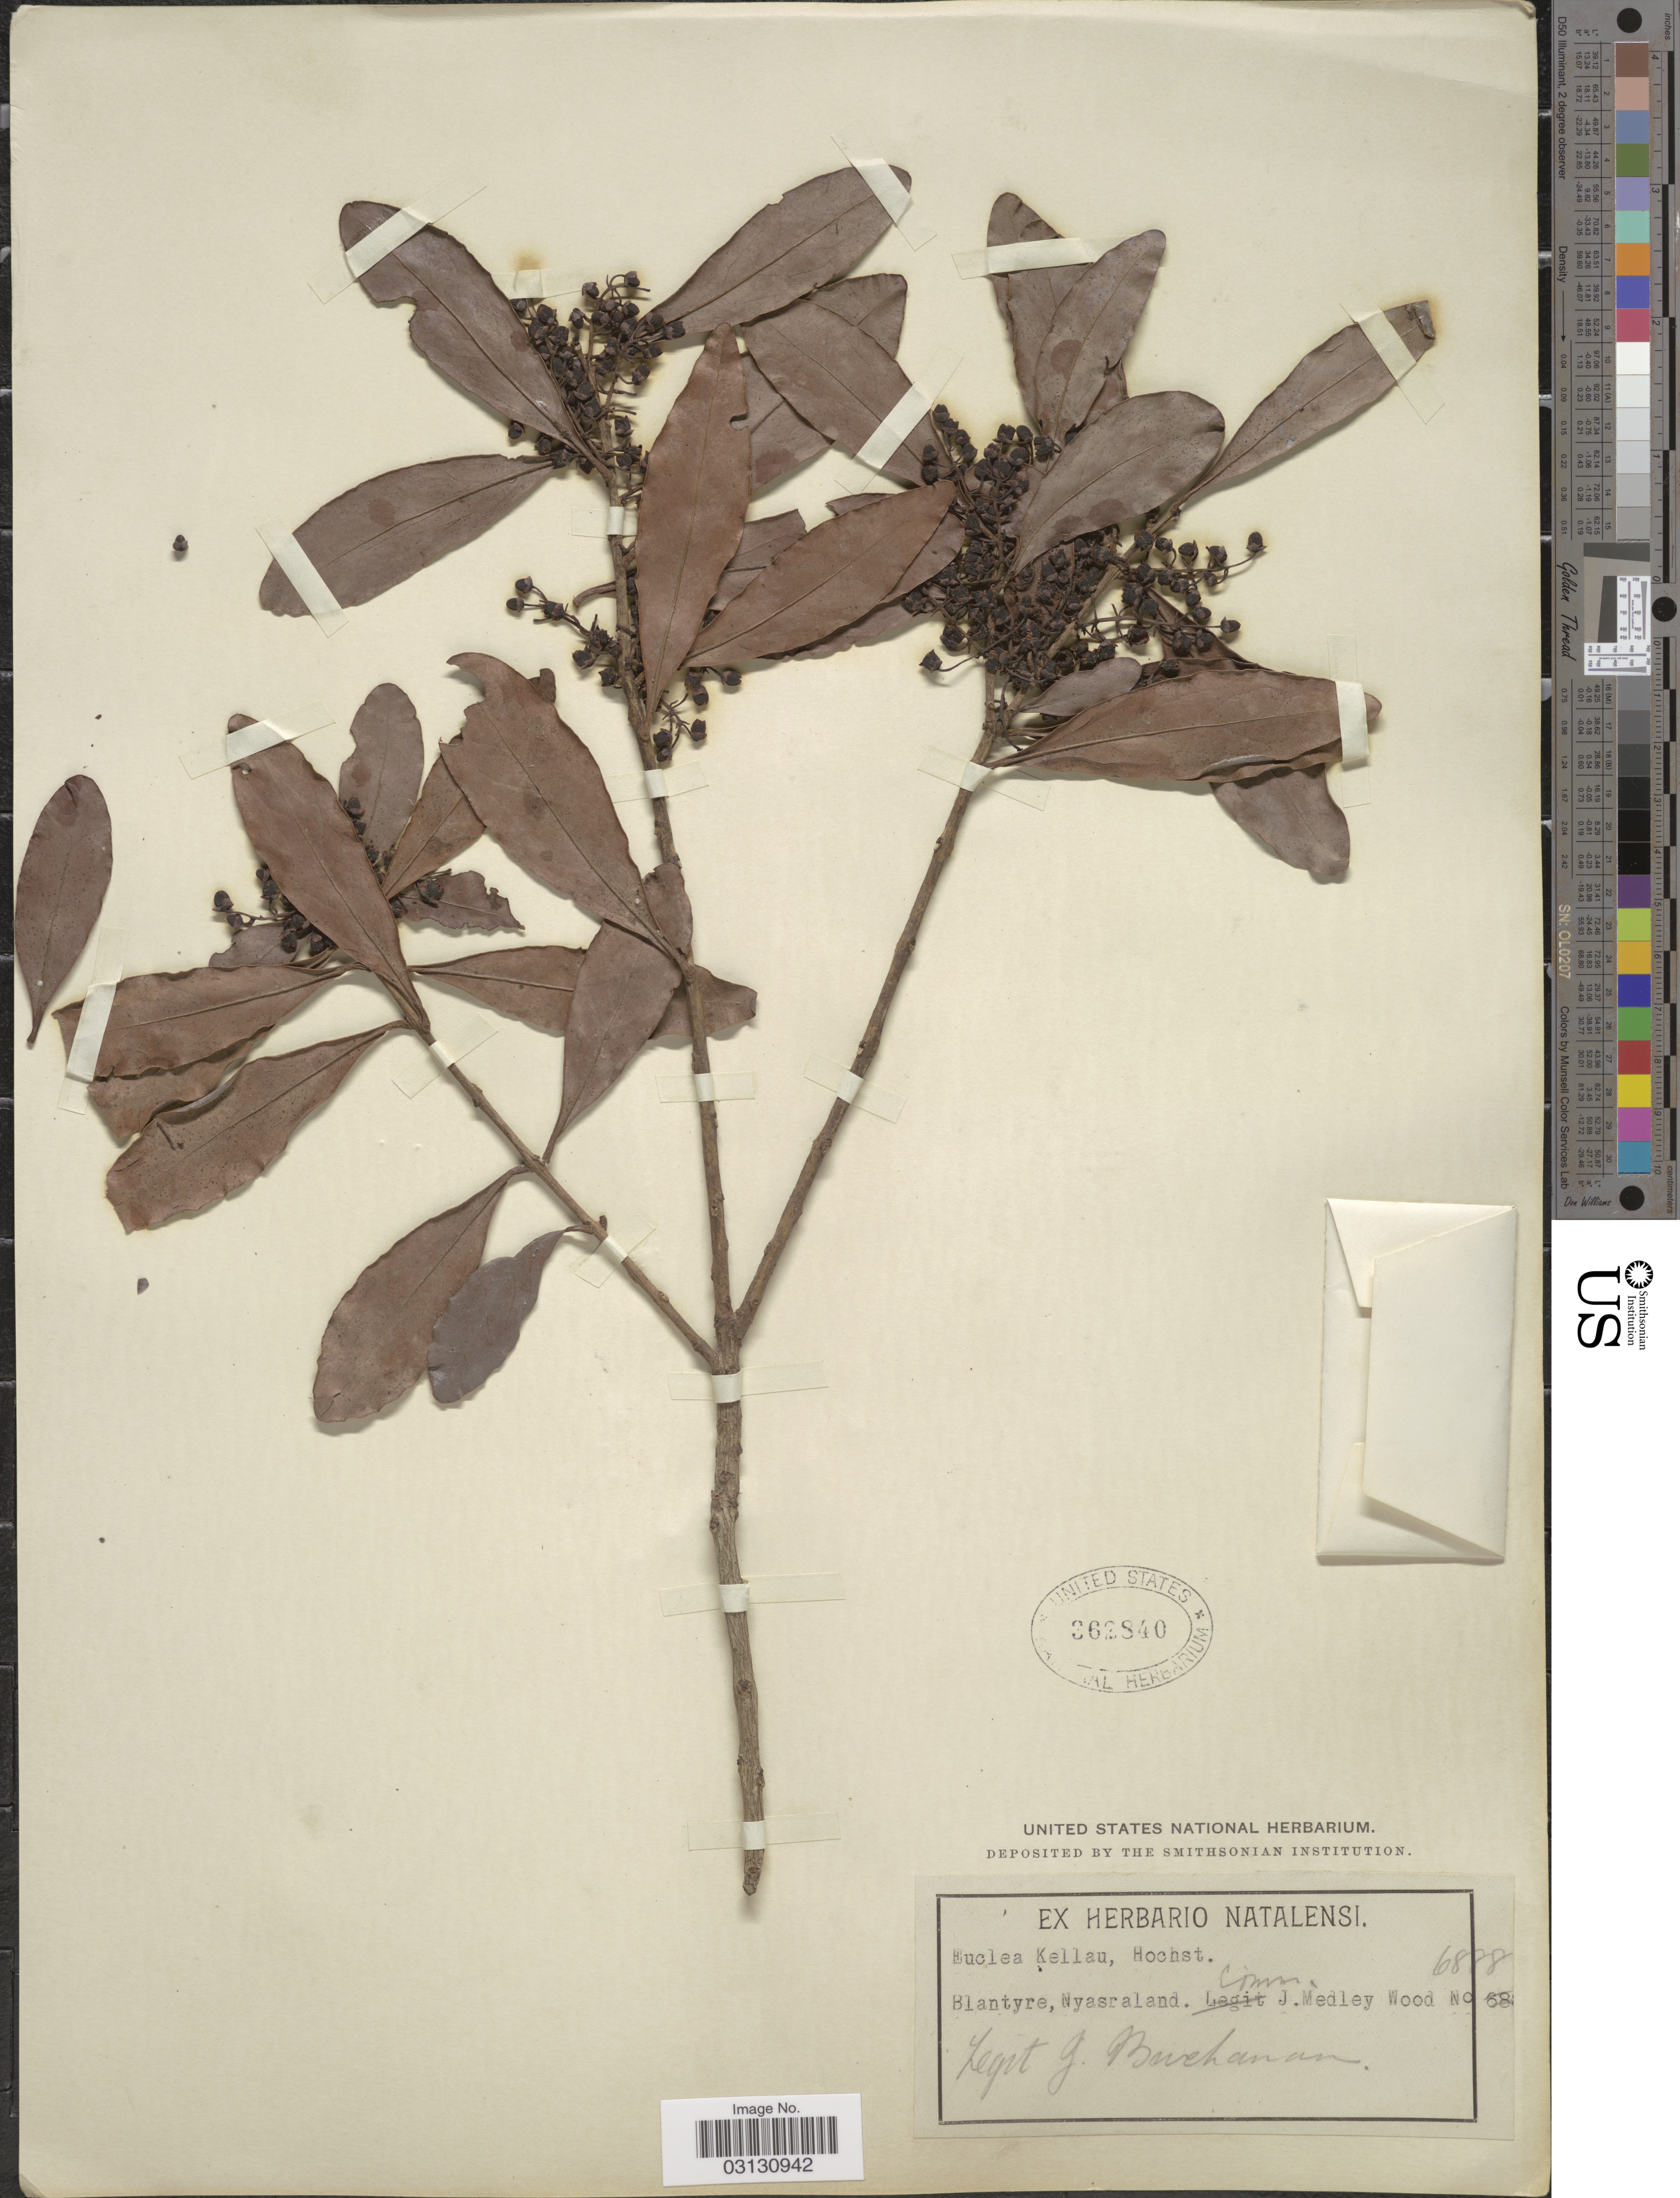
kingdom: Plantae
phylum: Tracheophyta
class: Magnoliopsida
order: Ericales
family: Ebenaceae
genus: Euclea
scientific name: Euclea kellau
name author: Hochst.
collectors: G. Buchanan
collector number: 6888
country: Malawi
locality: Blantyre, Nyasraland.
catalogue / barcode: US 362840